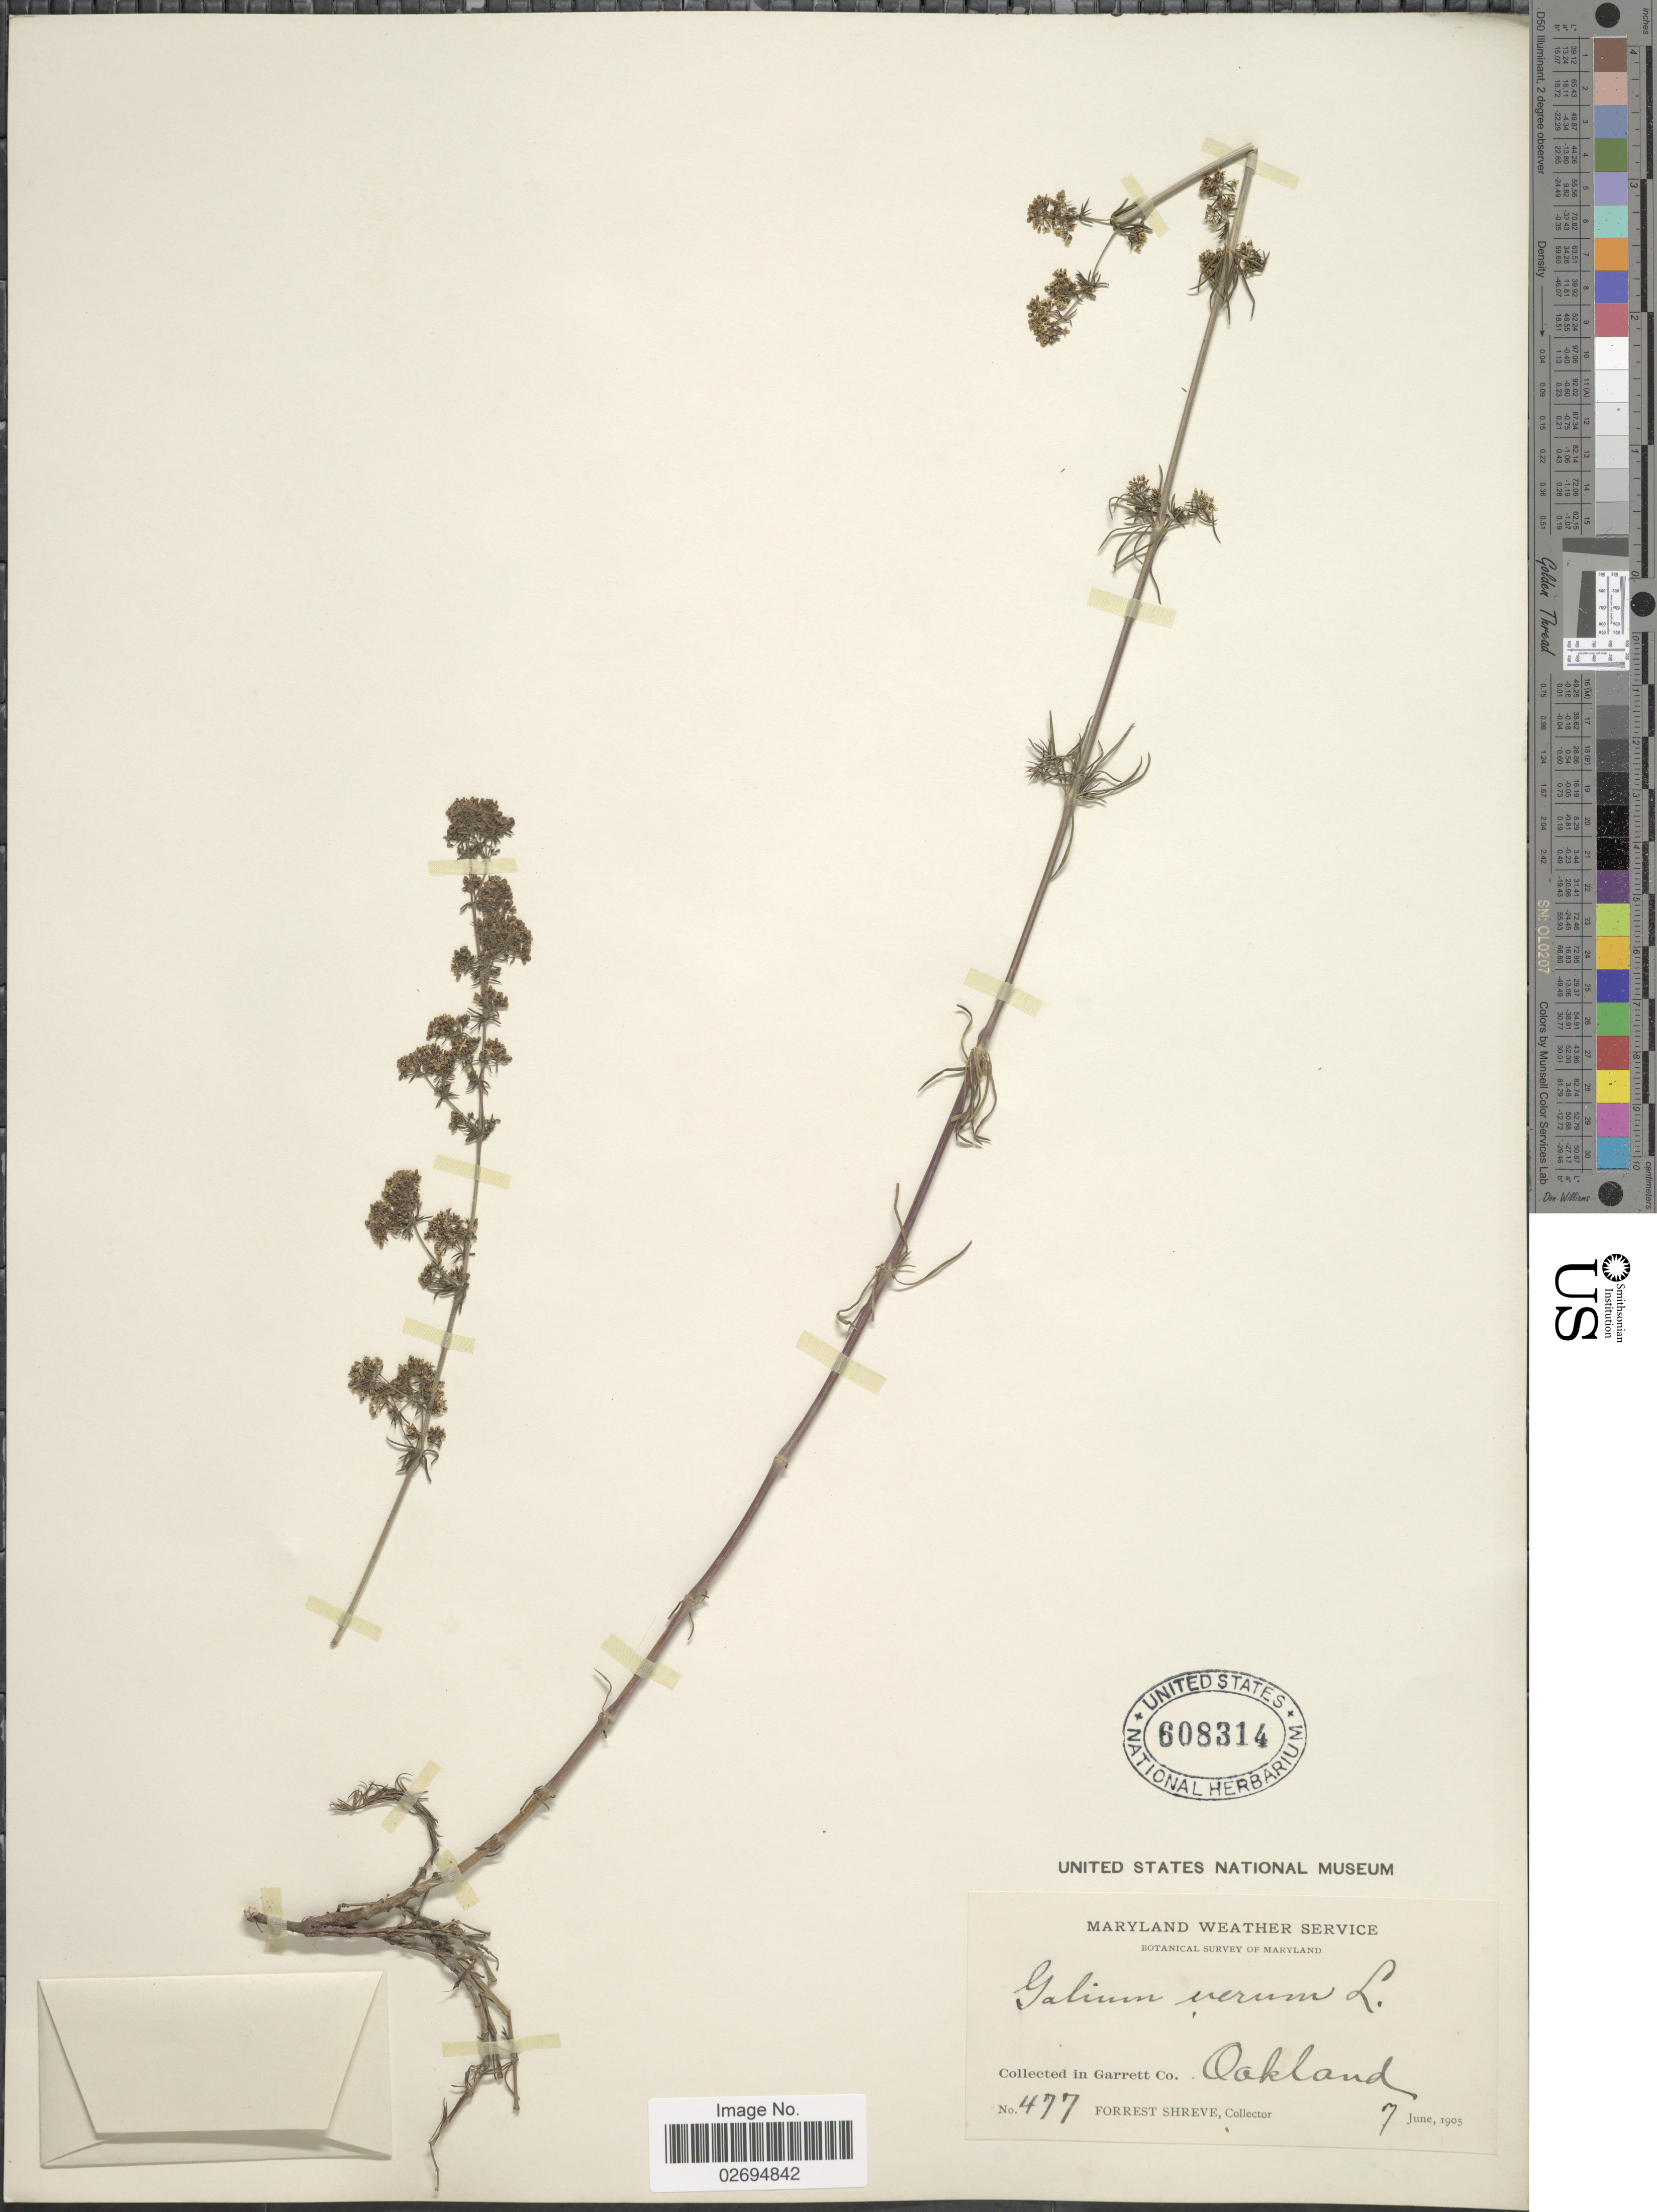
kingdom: Plantae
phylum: Tracheophyta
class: Magnoliopsida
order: Gentianales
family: Rubiaceae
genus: Galium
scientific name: Galium verum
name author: L.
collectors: F. Shreve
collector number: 477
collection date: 1905-06-07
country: United States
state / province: Maryland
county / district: Garrett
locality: Maryland Weather Service, in Garrett Co. Oakland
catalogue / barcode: US 608314